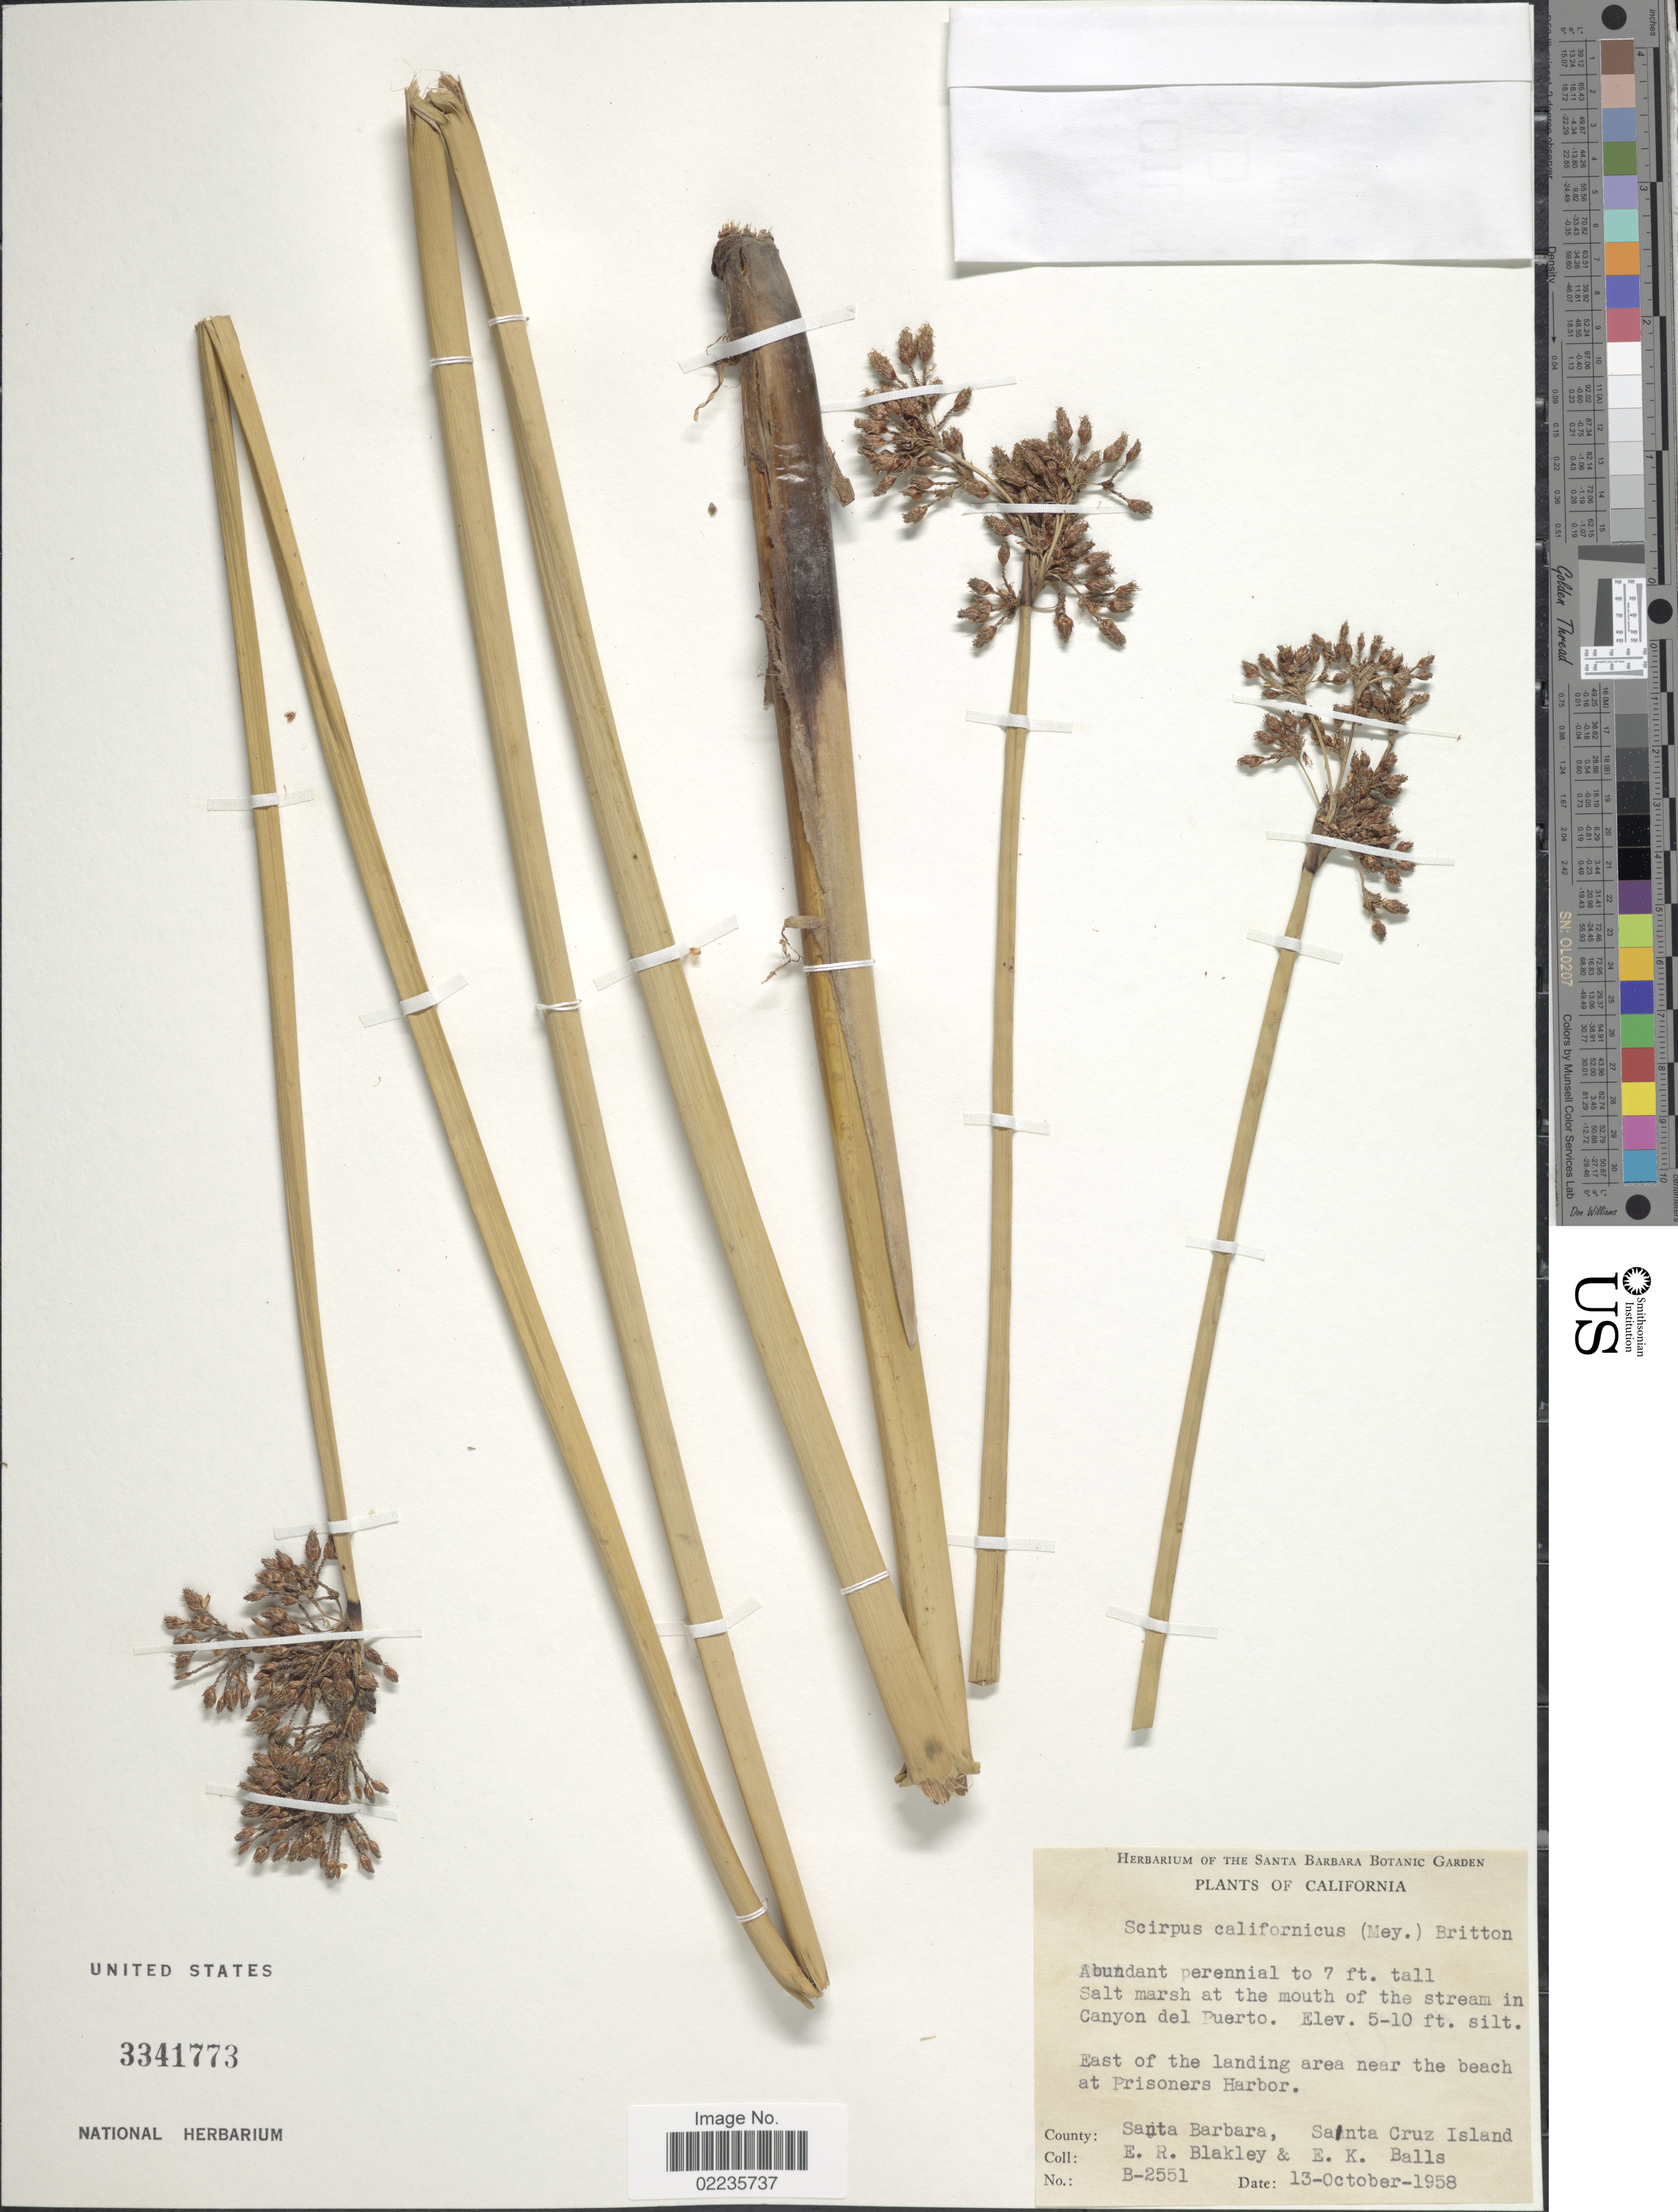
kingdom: Plantae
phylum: Tracheophyta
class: Liliopsida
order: Poales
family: Cyperaceae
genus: Schoenoplectus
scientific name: Schoenoplectus californicus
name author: (C.A. Mey.) Soják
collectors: E. R. Blakley & E. K. Balls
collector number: B-2551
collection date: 1958-10-13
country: United States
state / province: California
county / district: Santa Barbara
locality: East of the landing area near the beach at Prisoners Harbor, County: Santa Barbara, Santa Cruz Island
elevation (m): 2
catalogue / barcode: US 3341773